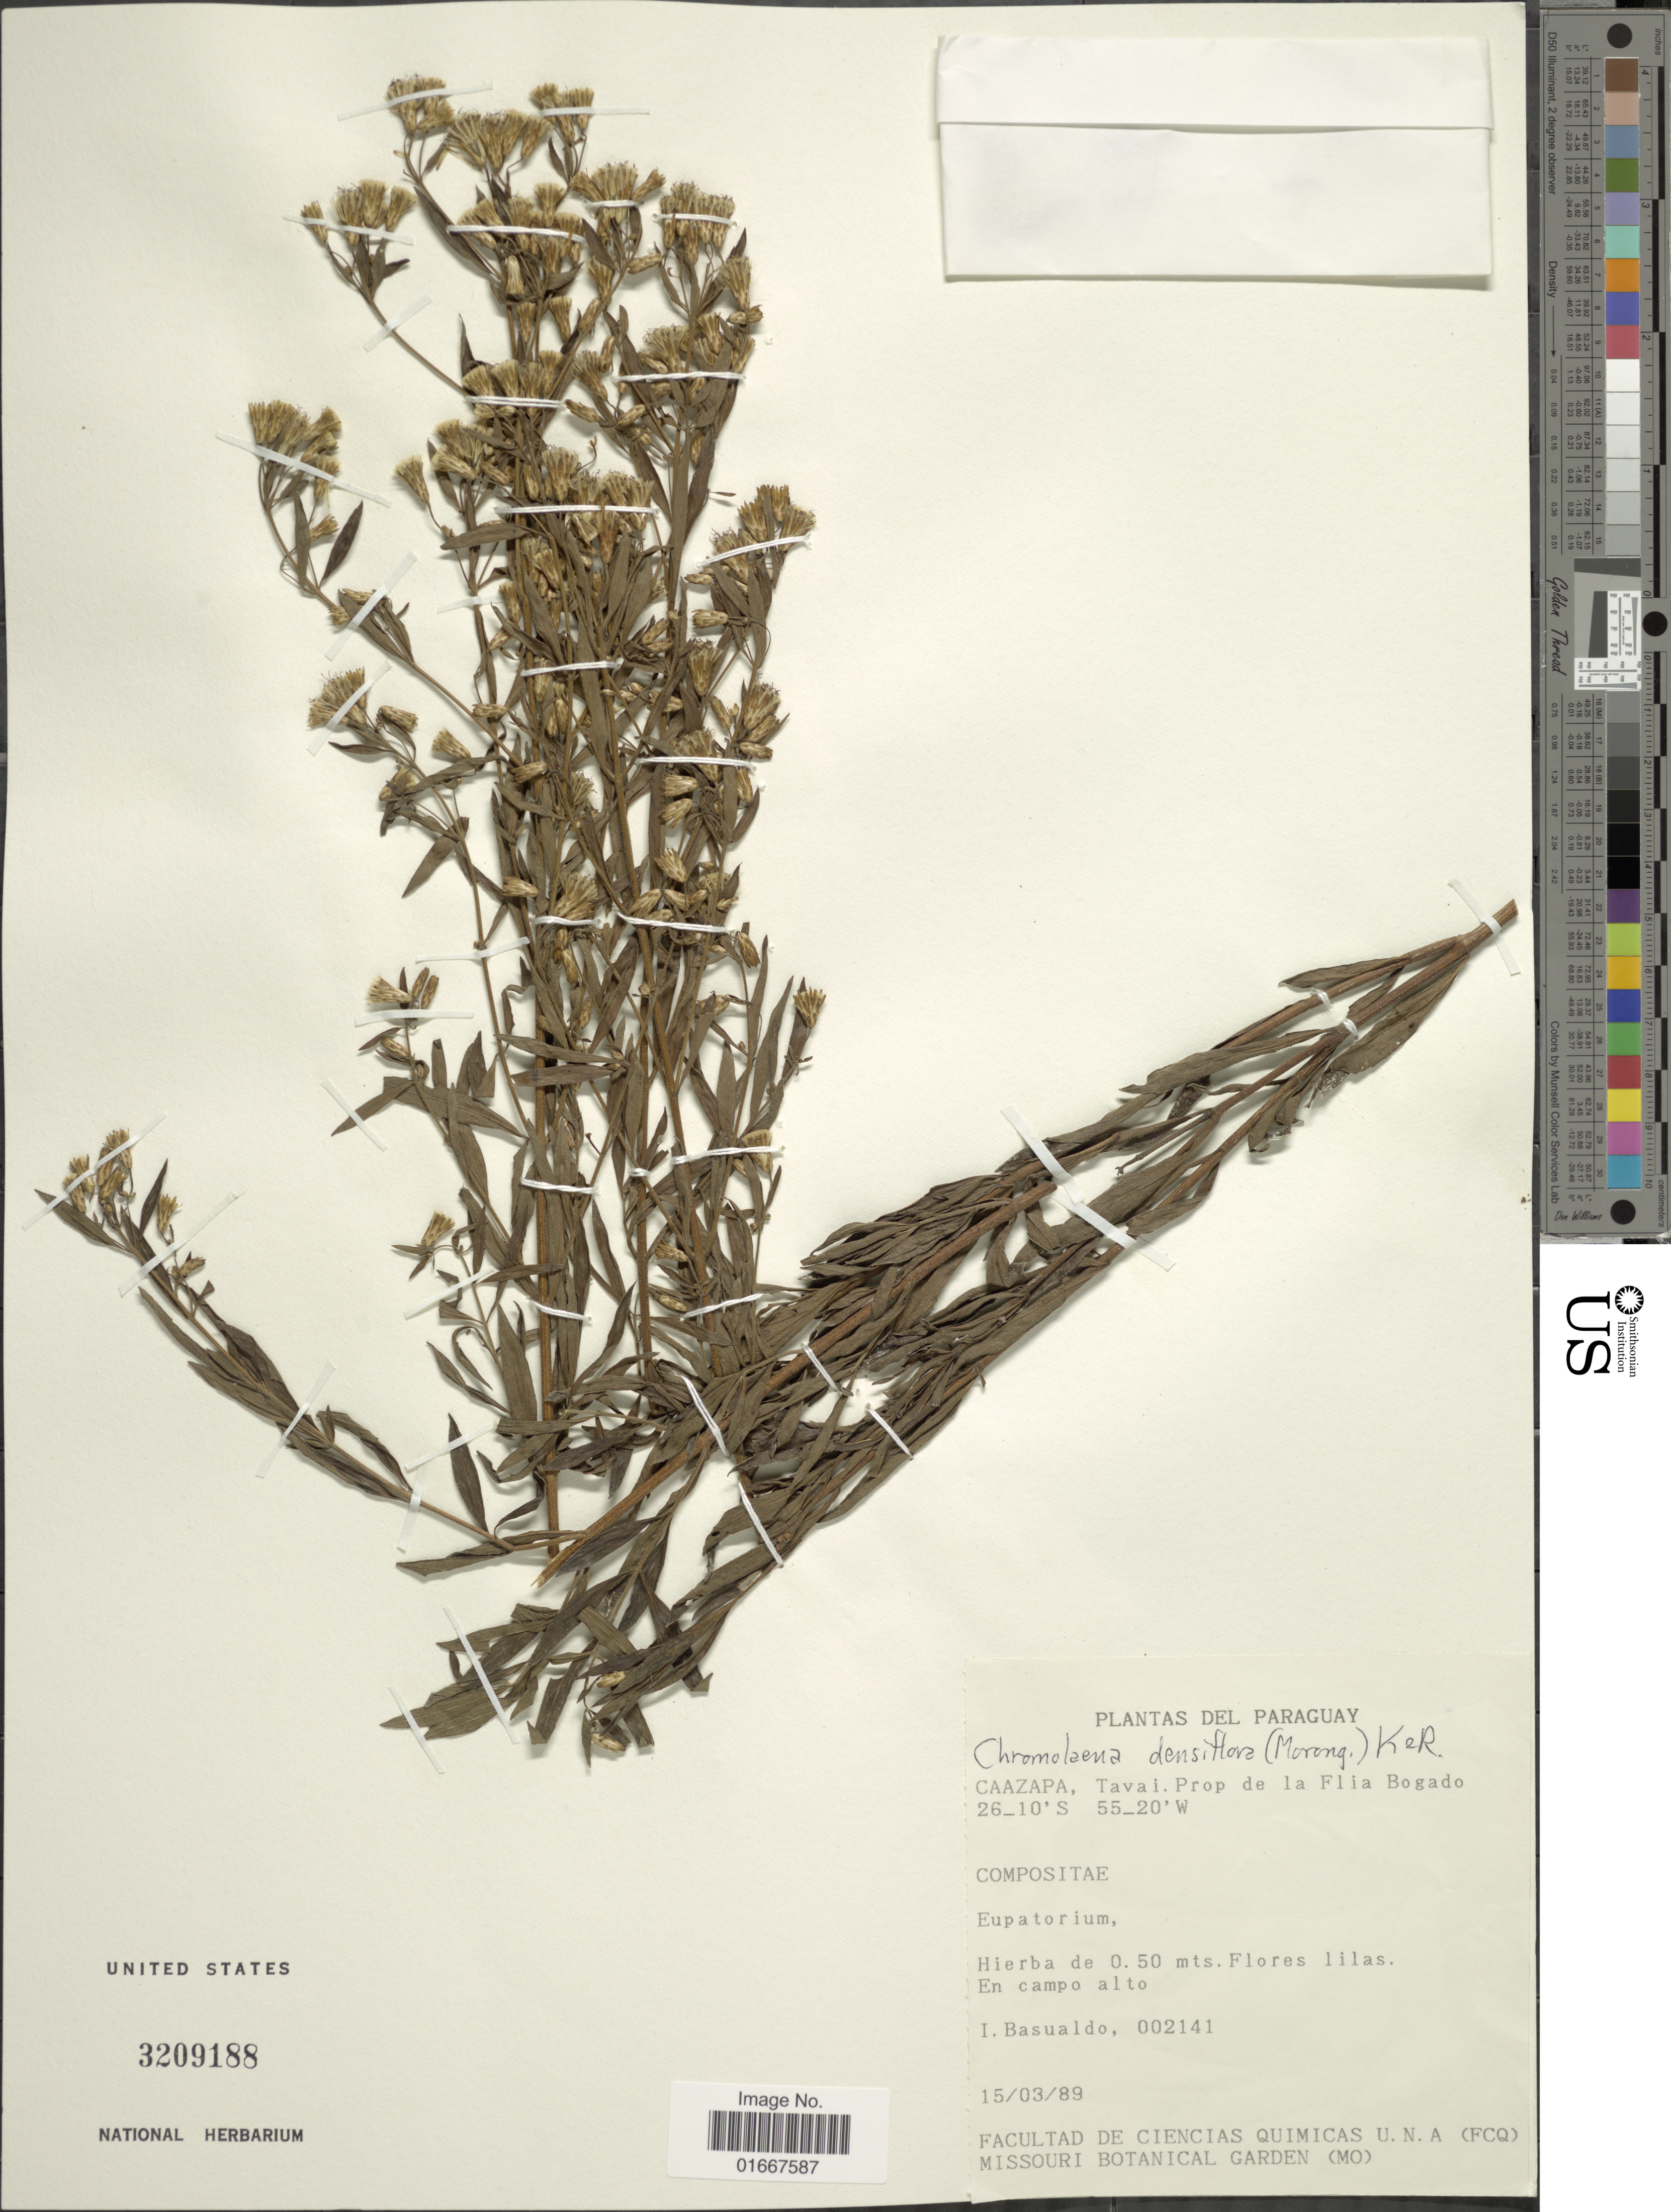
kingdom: Plantae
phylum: Tracheophyta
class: Magnoliopsida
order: Asterales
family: Asteraceae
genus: Chromolaena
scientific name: Chromolaena densiflorum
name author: (Morong) R.M. King & H. Rob.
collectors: I. Basualdo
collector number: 002141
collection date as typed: Transcribed d/m/y: 15/3/89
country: Paraguay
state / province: Caazapa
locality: Tavai, Prop de la Fila Bogado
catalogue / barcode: US 3209188